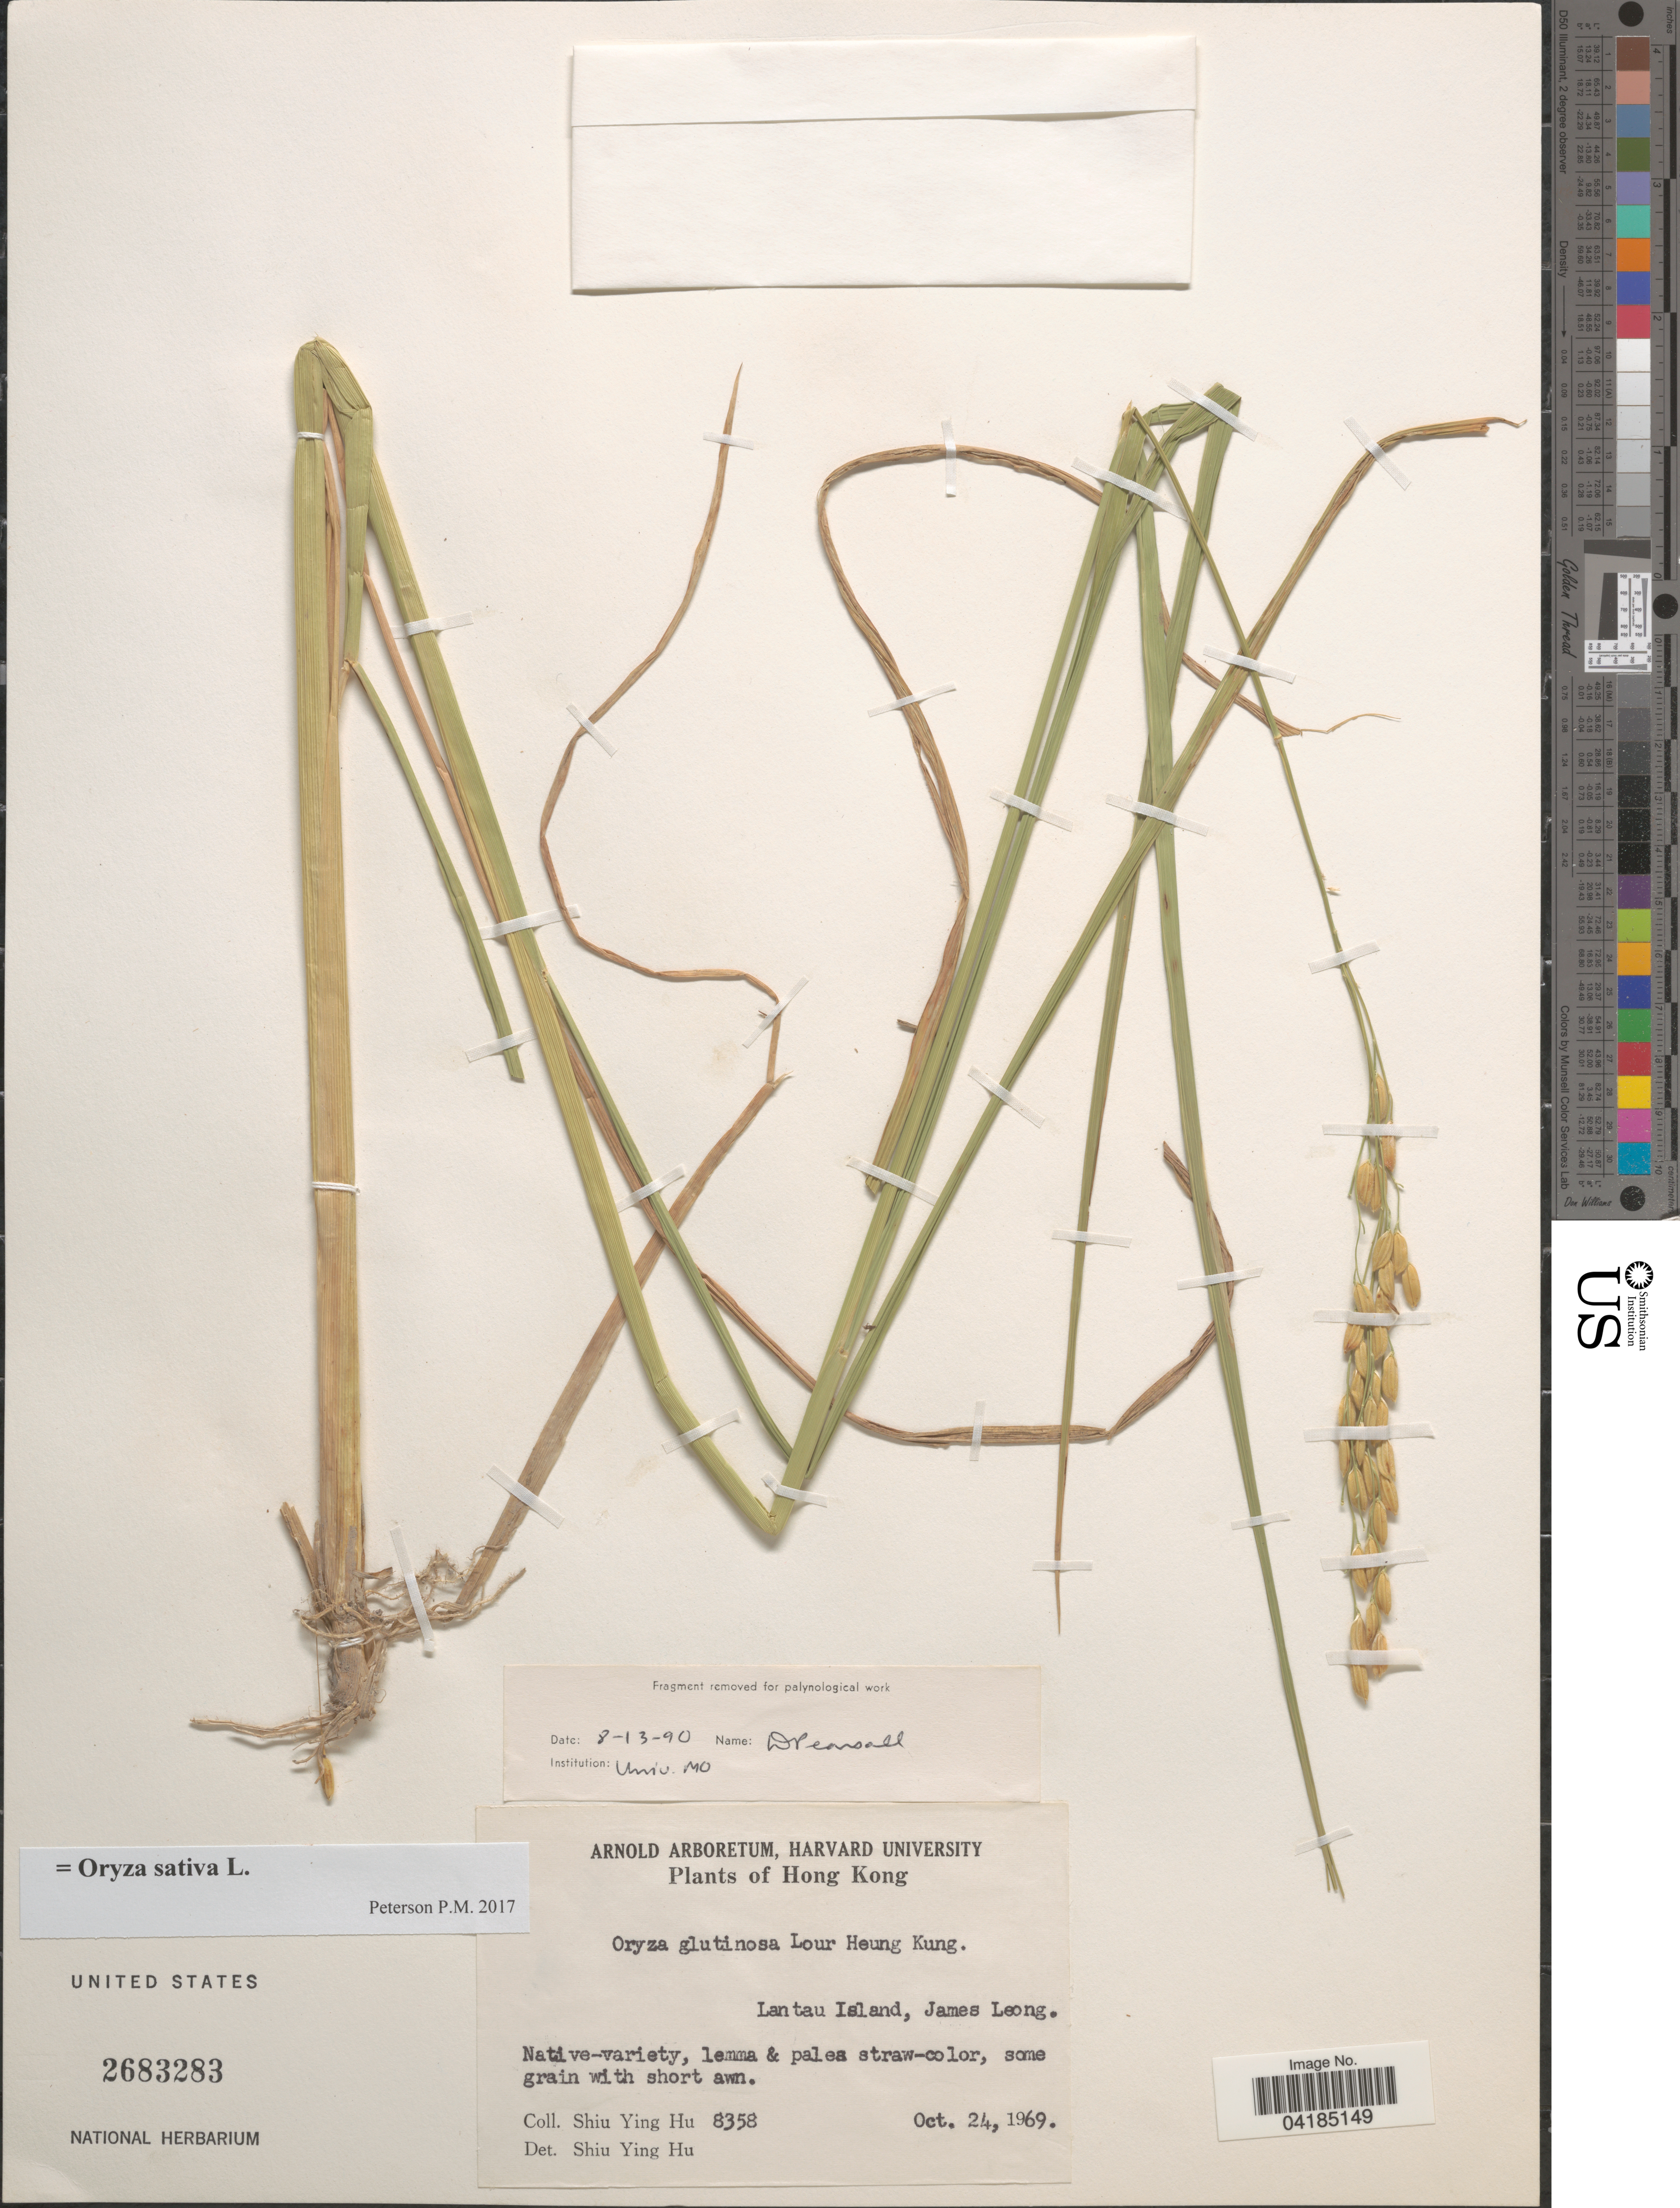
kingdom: Plantae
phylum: Tracheophyta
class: Liliopsida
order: Poales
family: Poaceae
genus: Oryza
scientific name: Oryza sativa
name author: L.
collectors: S. Y. Hu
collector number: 8358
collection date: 1969-10-24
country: China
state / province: Hong Kong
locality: Lantau Island, James Leong.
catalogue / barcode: US 2683283